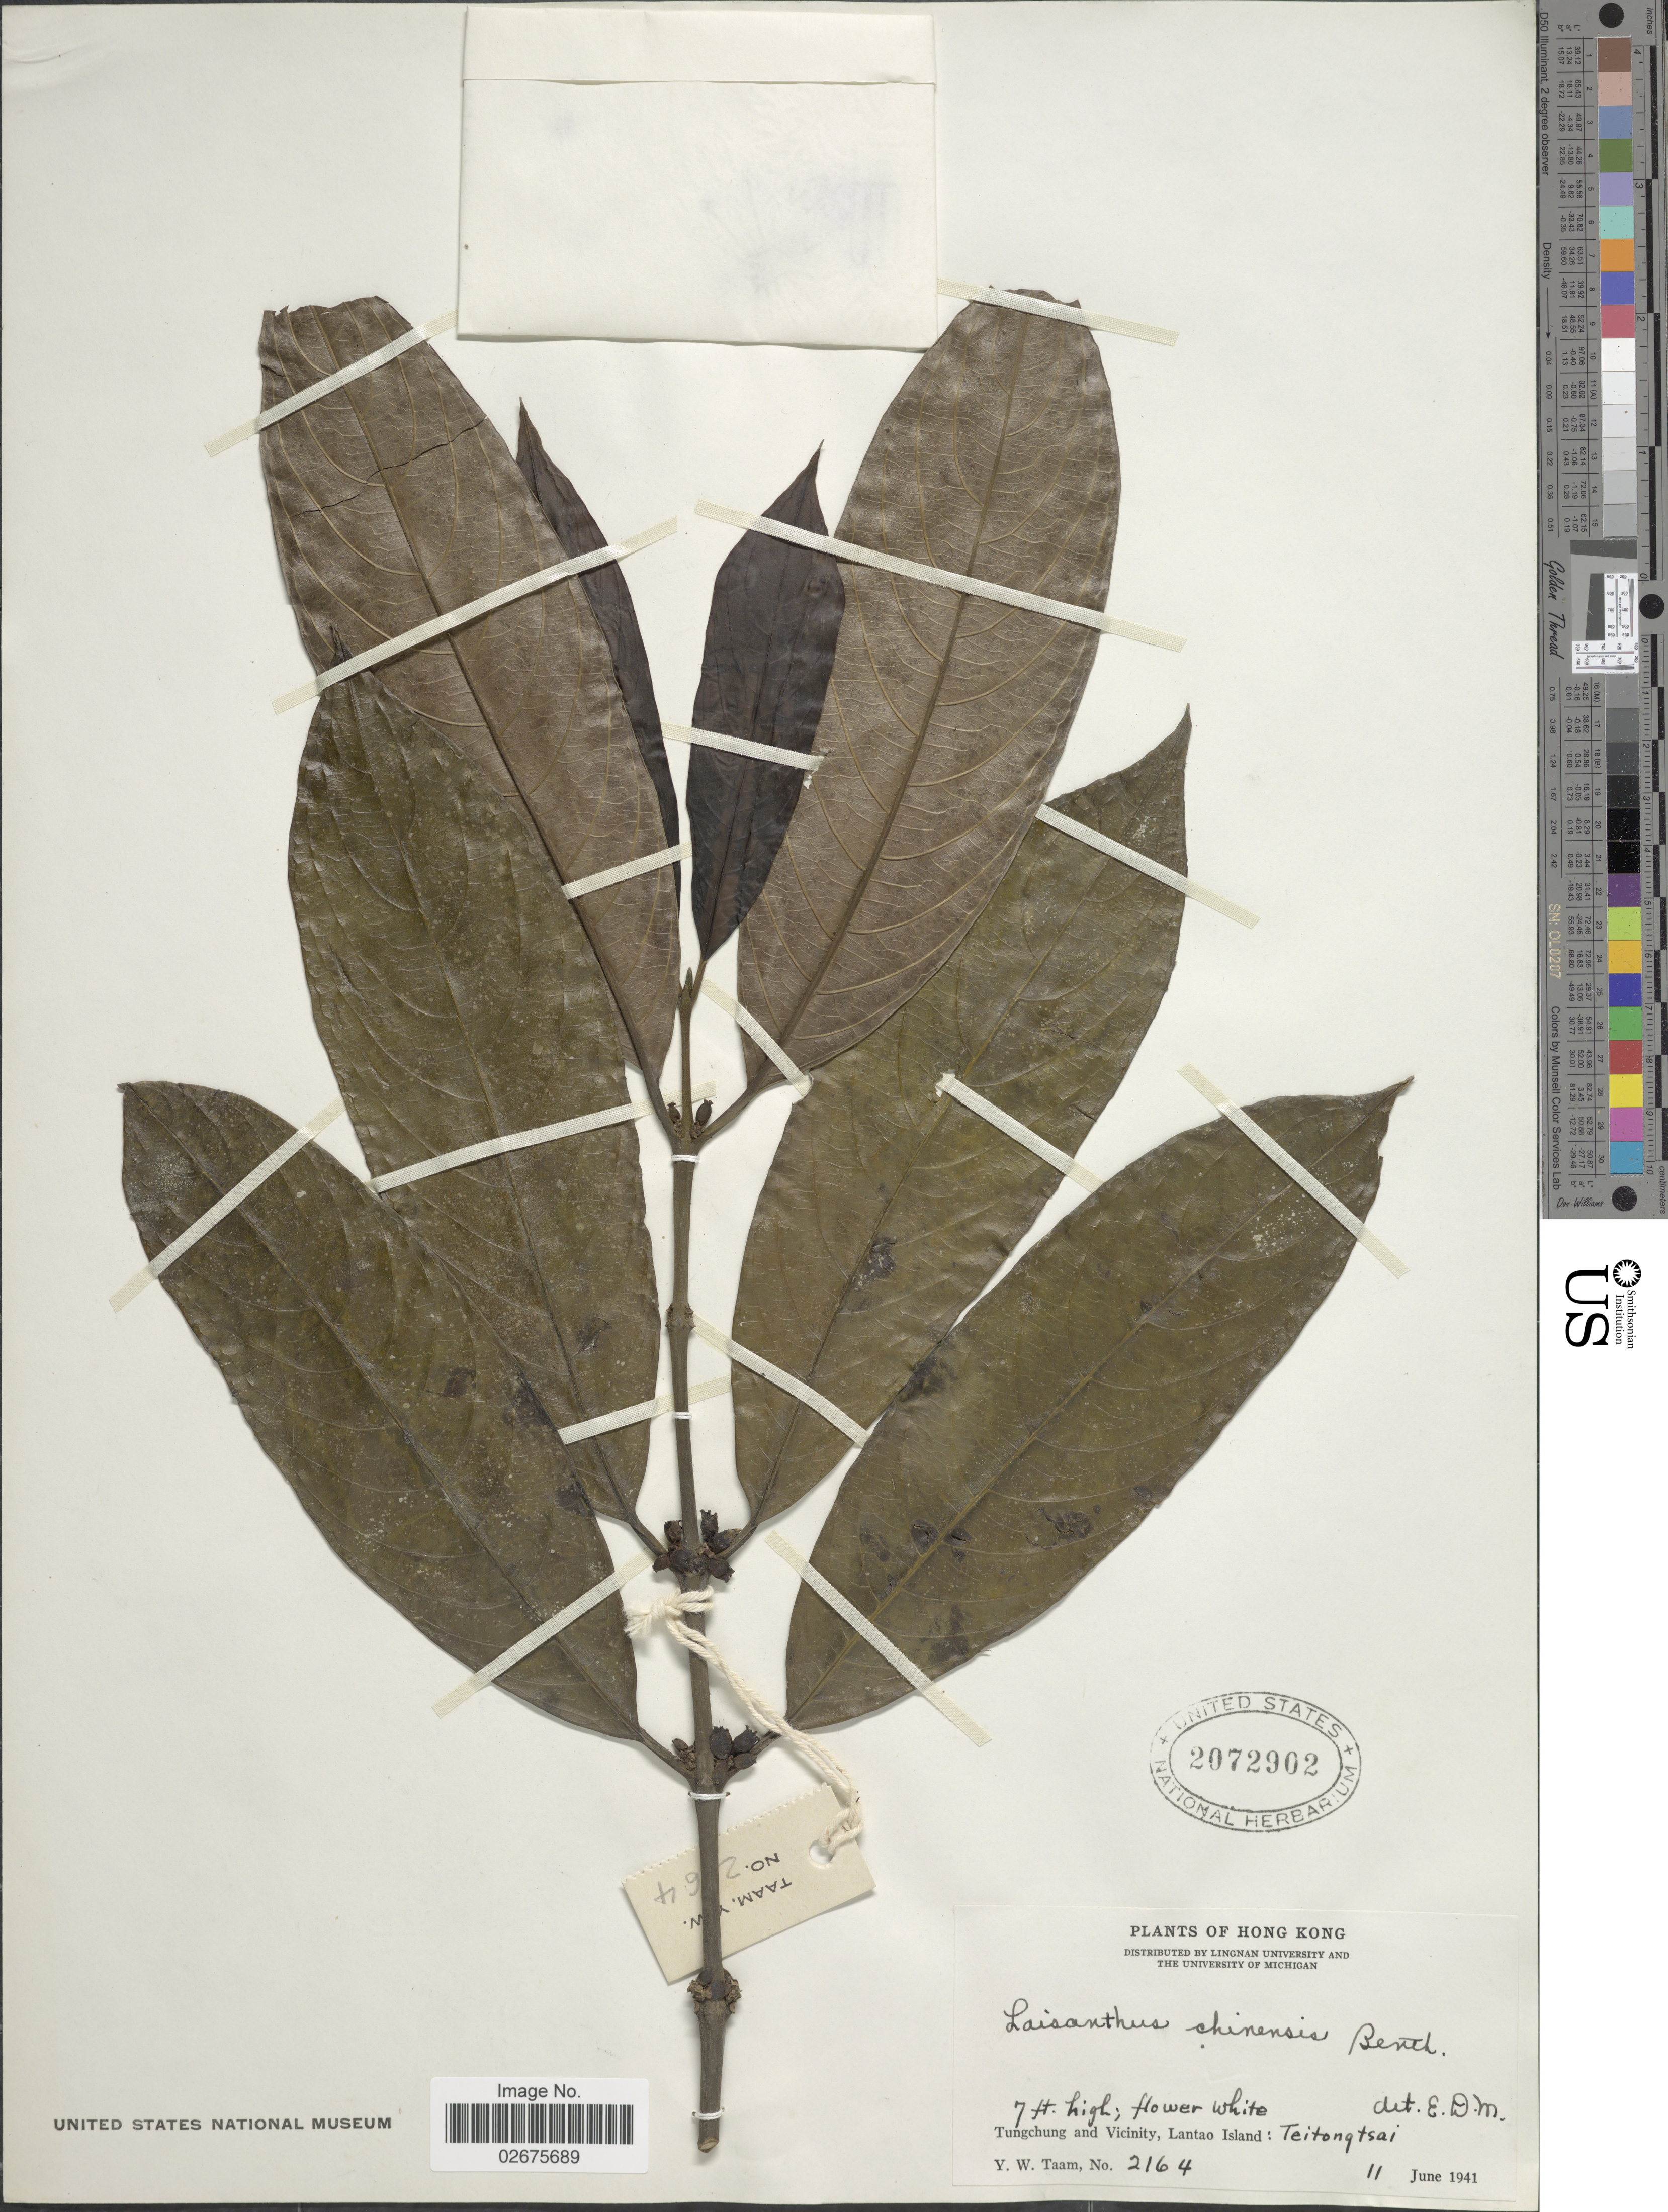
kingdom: Plantae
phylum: Tracheophyta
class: Magnoliopsida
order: Gentianales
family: Rubiaceae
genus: Lasianthus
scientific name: Lasianthus chinensis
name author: (Champ. ex Benth.) Benth.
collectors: Y. W. Taam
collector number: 2164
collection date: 1941-06-11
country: China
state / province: Hong Kong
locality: Hong Kong, Tungchung and Vicinity, Lantao Island: Teitong Tsai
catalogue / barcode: US 2072902